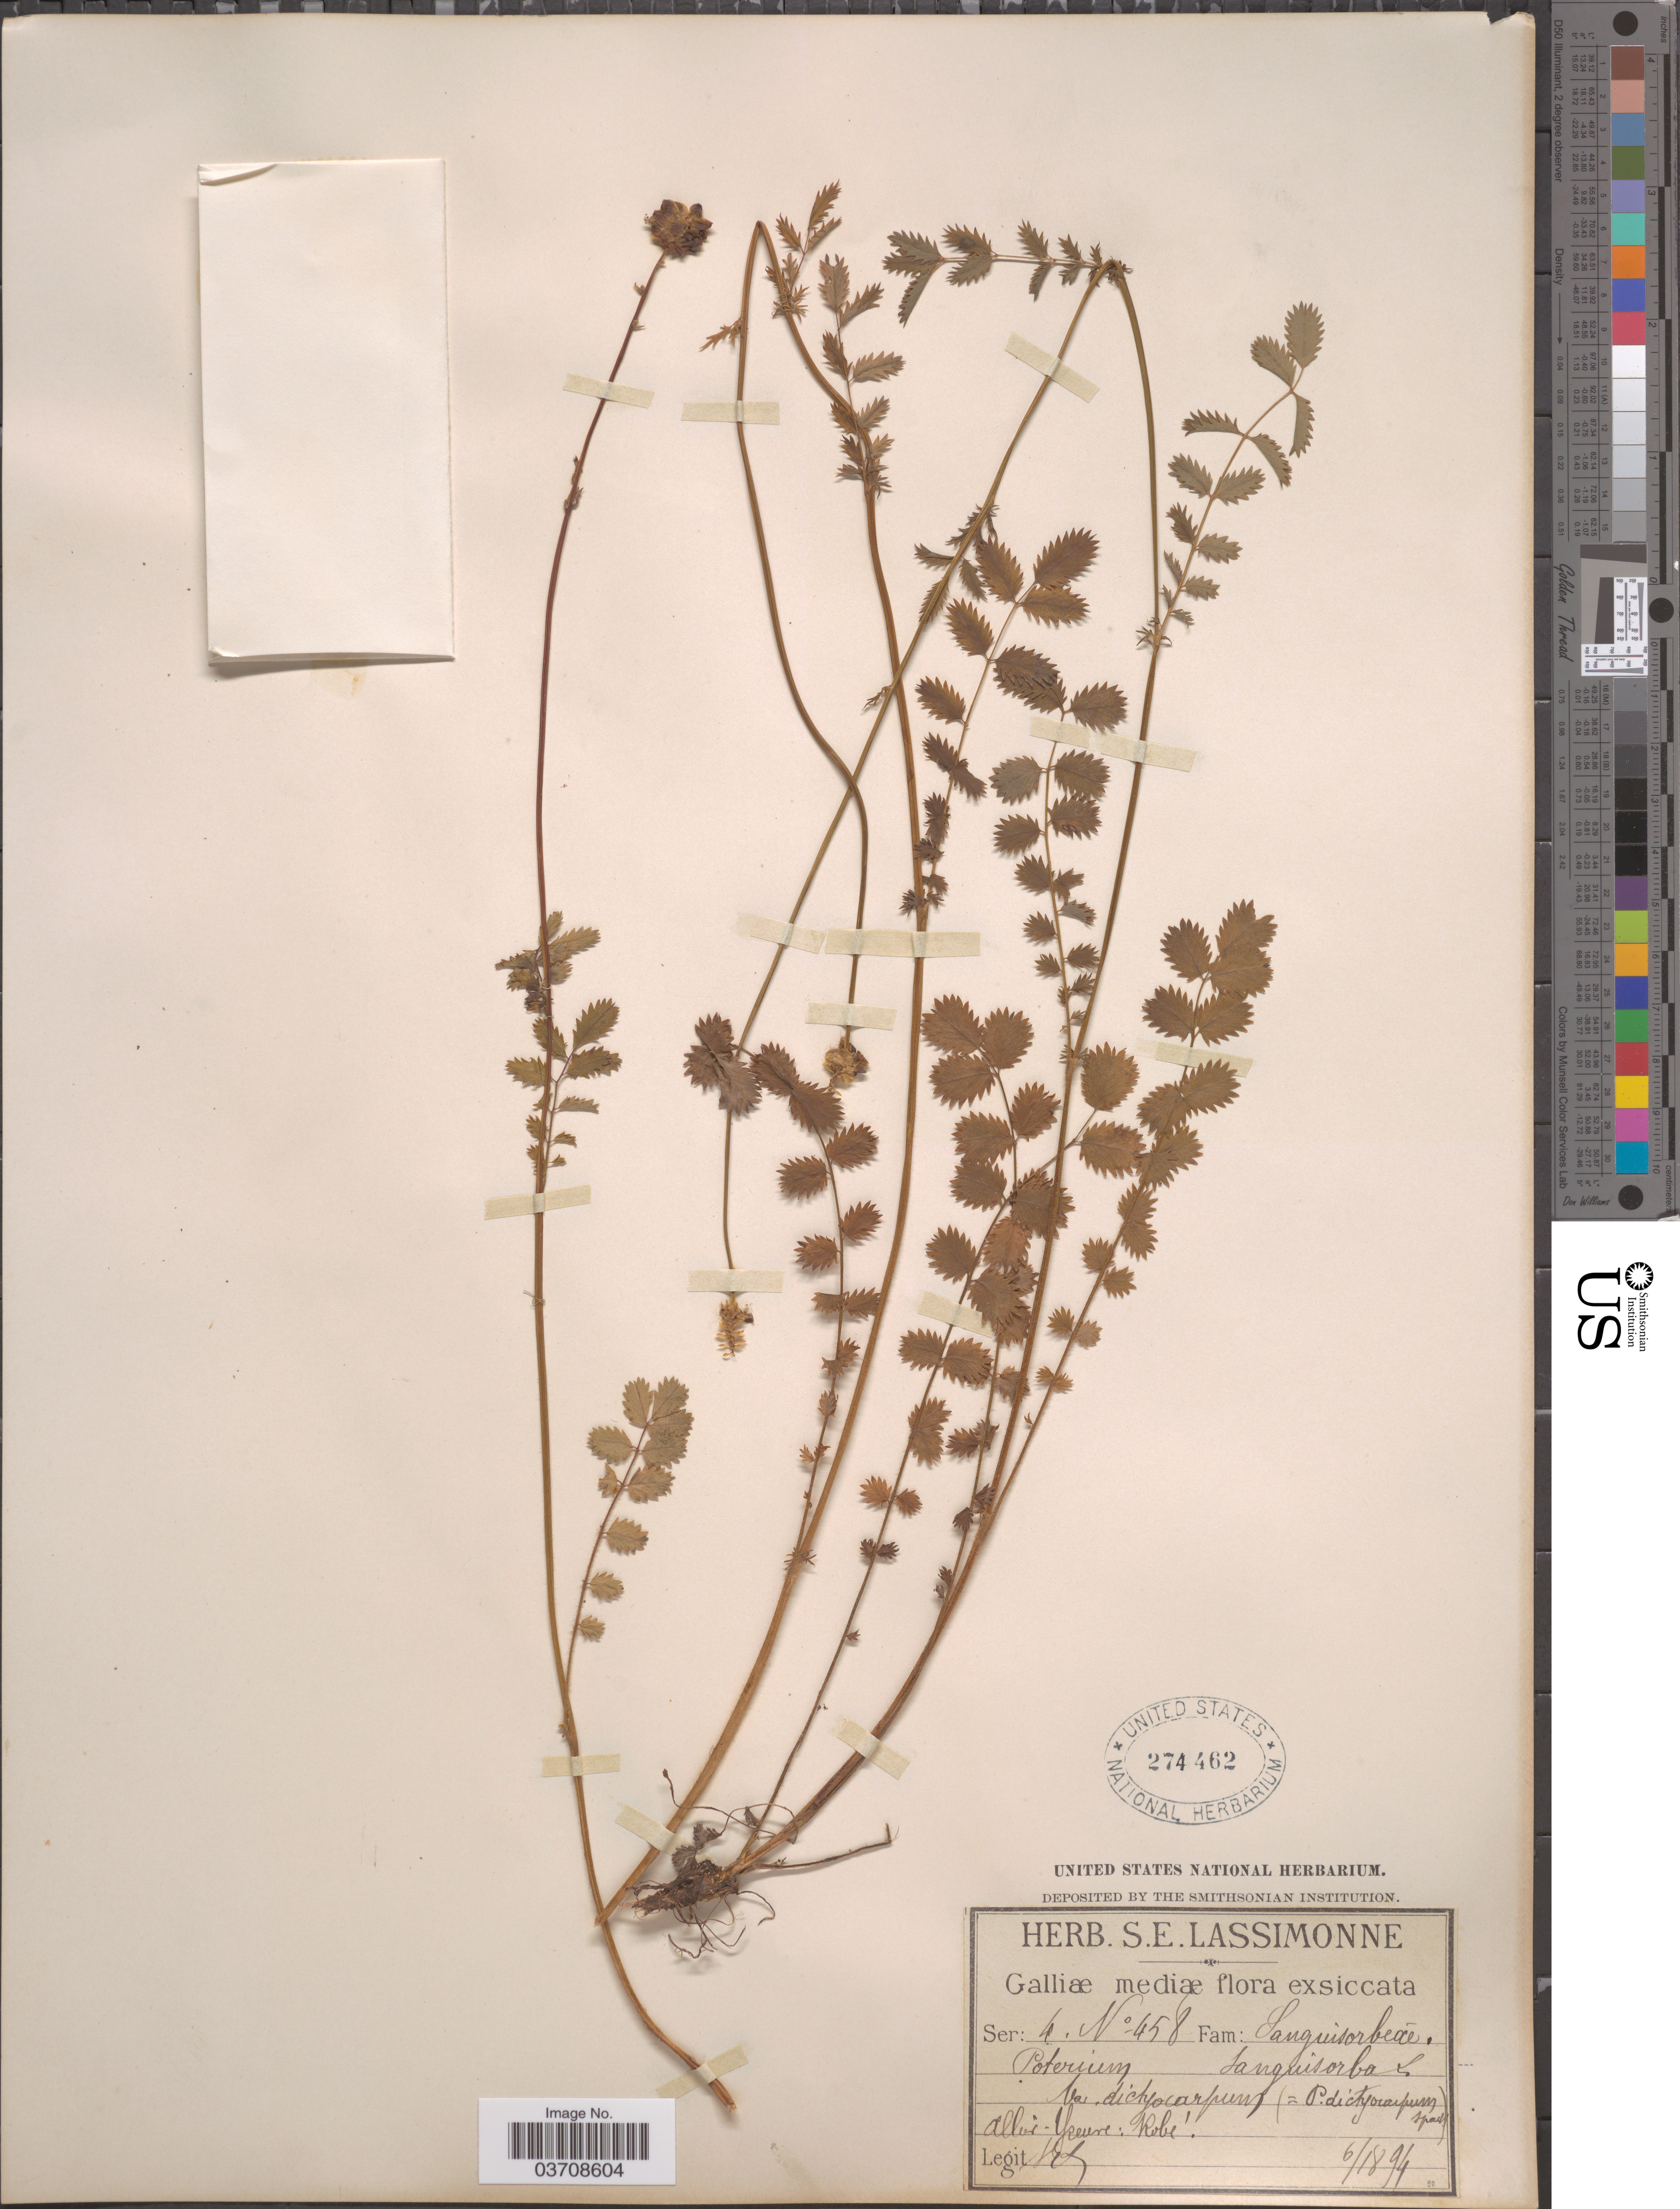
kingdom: Plantae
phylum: Tracheophyta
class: Magnoliopsida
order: Rosales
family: Rosaceae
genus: Sanguisorba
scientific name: Sanguisorba minor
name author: Scop.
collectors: S. Lassimonne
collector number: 458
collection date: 1894-06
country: France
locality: Galliæ mediæ. Allier-Yzeure: Robe'.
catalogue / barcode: US 274462